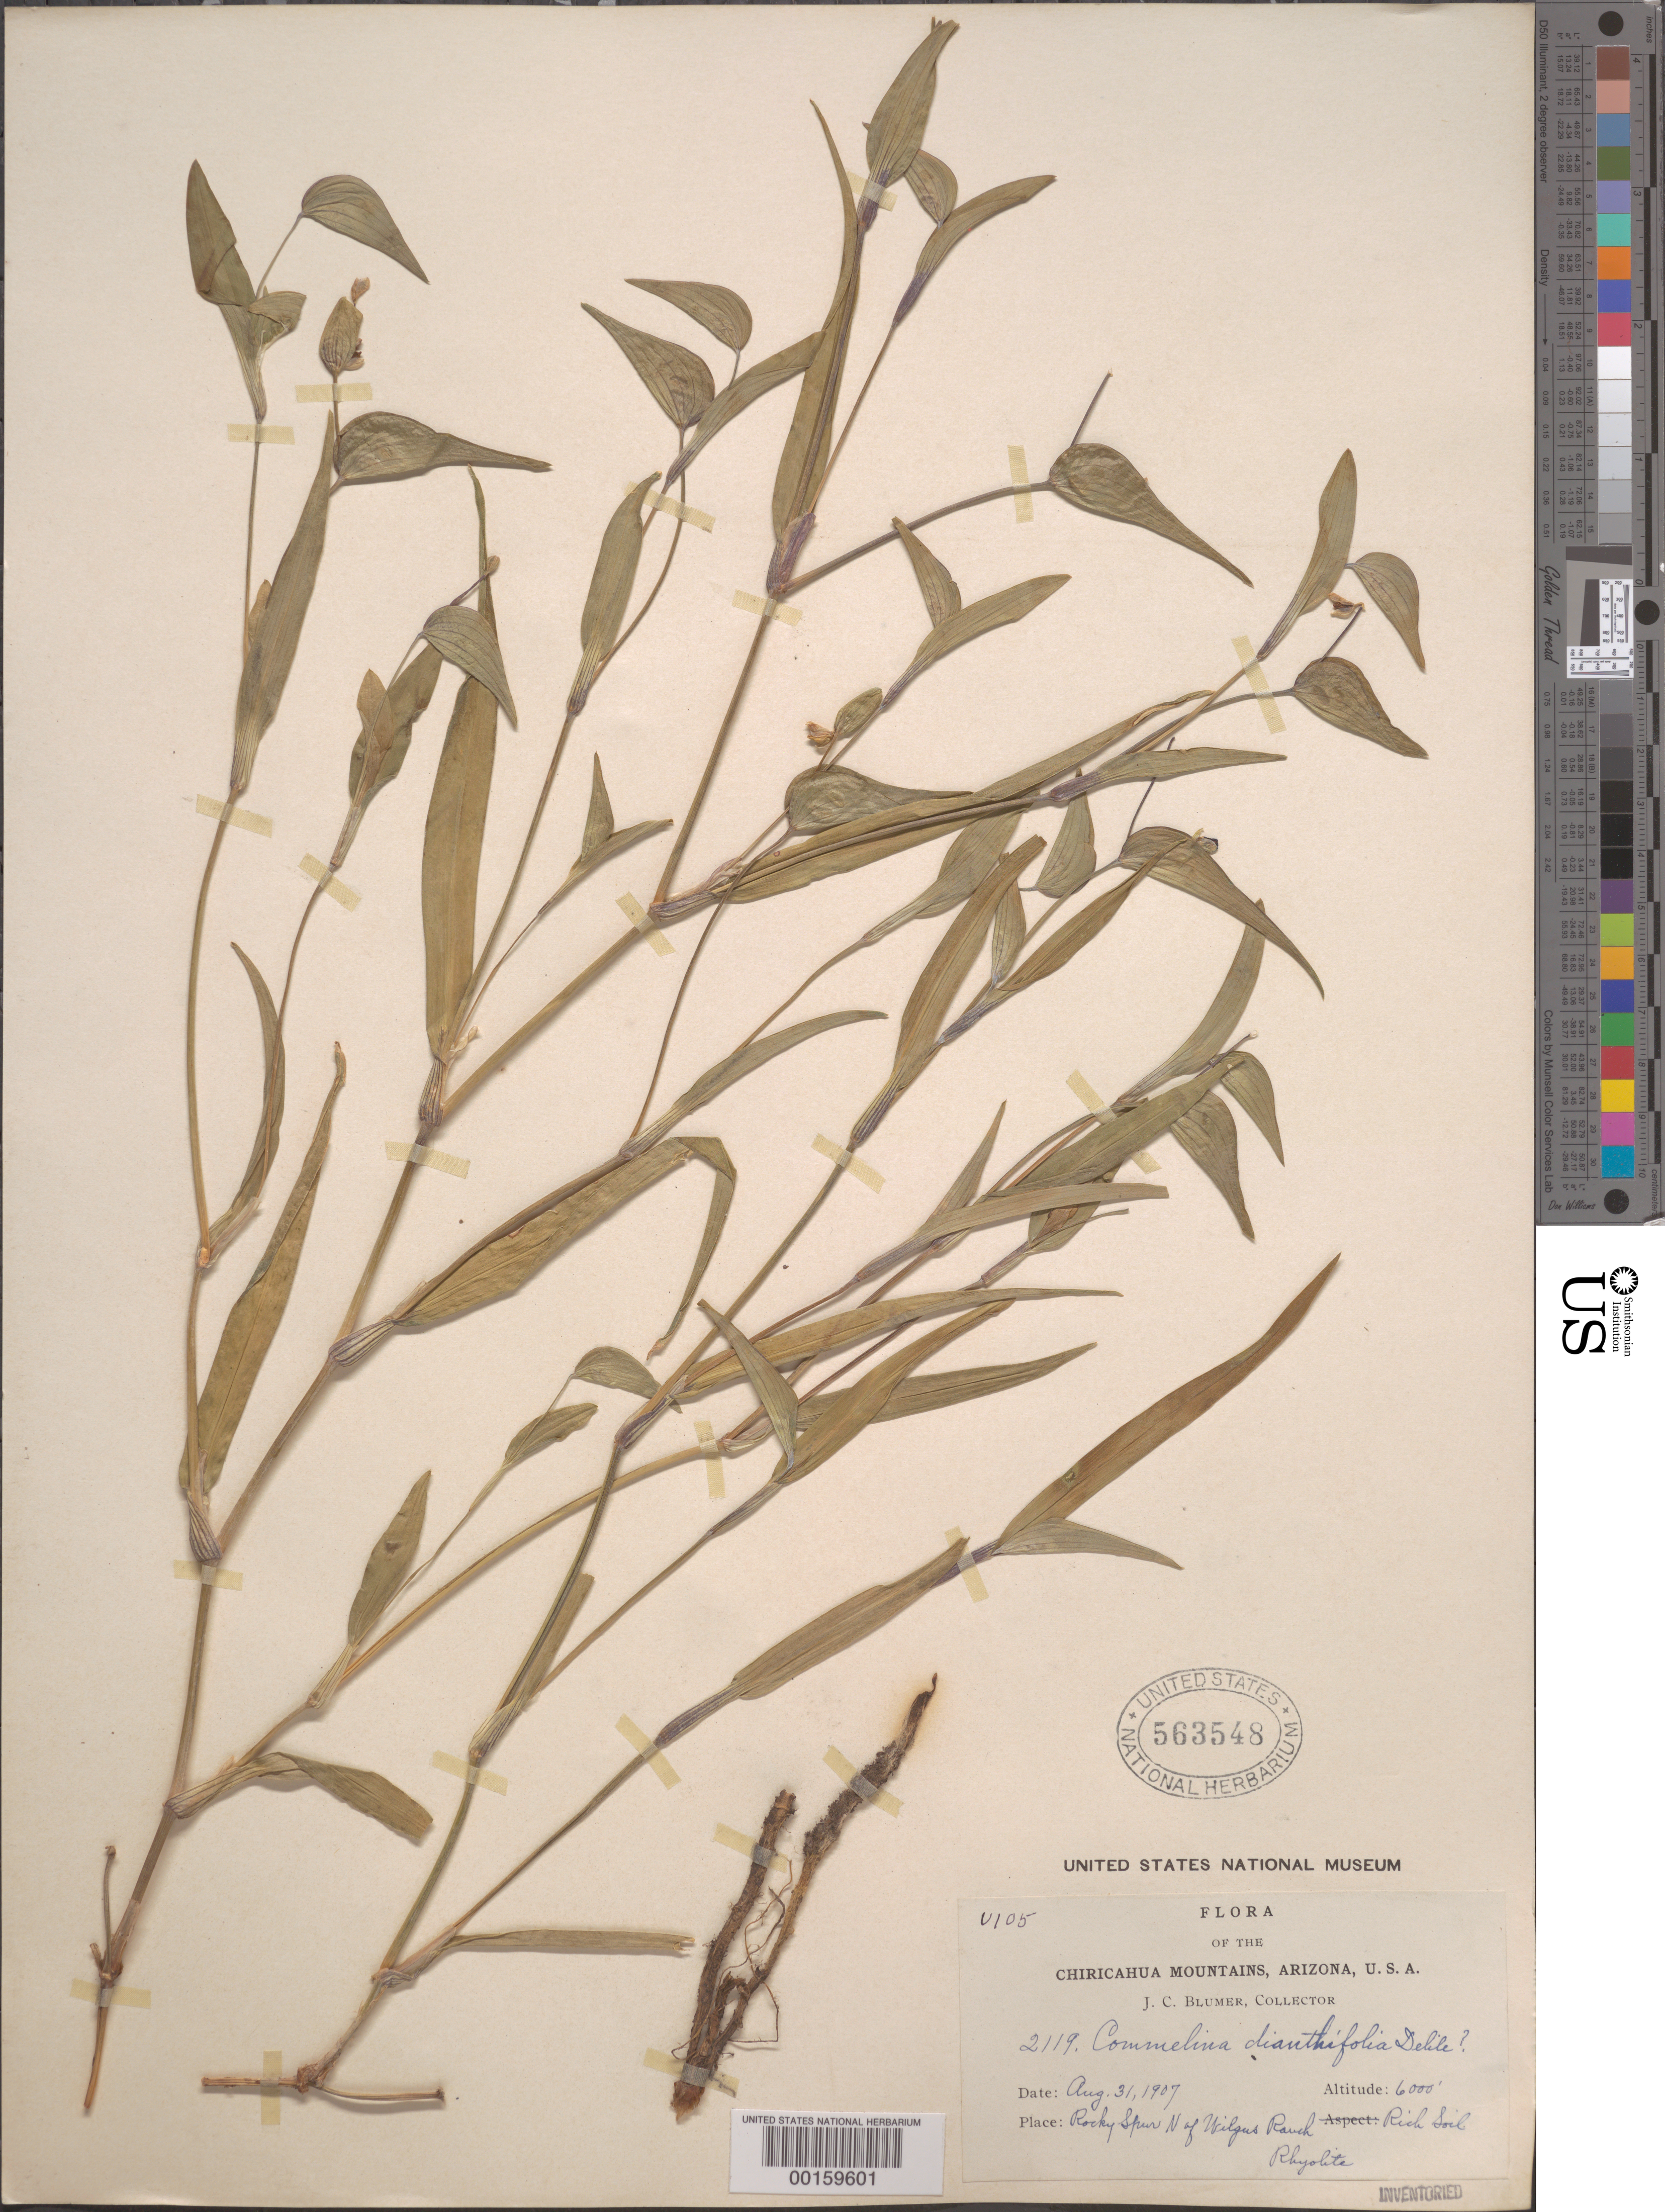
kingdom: Plantae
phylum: Tracheophyta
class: Liliopsida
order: Commelinales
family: Commelinaceae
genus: Commelina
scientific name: Commelina dianthifolia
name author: Redouté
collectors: J. C. Blumer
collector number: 2119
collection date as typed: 31 Aug 1907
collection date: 1907-08-31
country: United States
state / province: Arizona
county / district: Cochise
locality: Rocky spur n of wilgus ranch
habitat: Rhyolite, rich soil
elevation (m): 1830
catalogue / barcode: US 563548